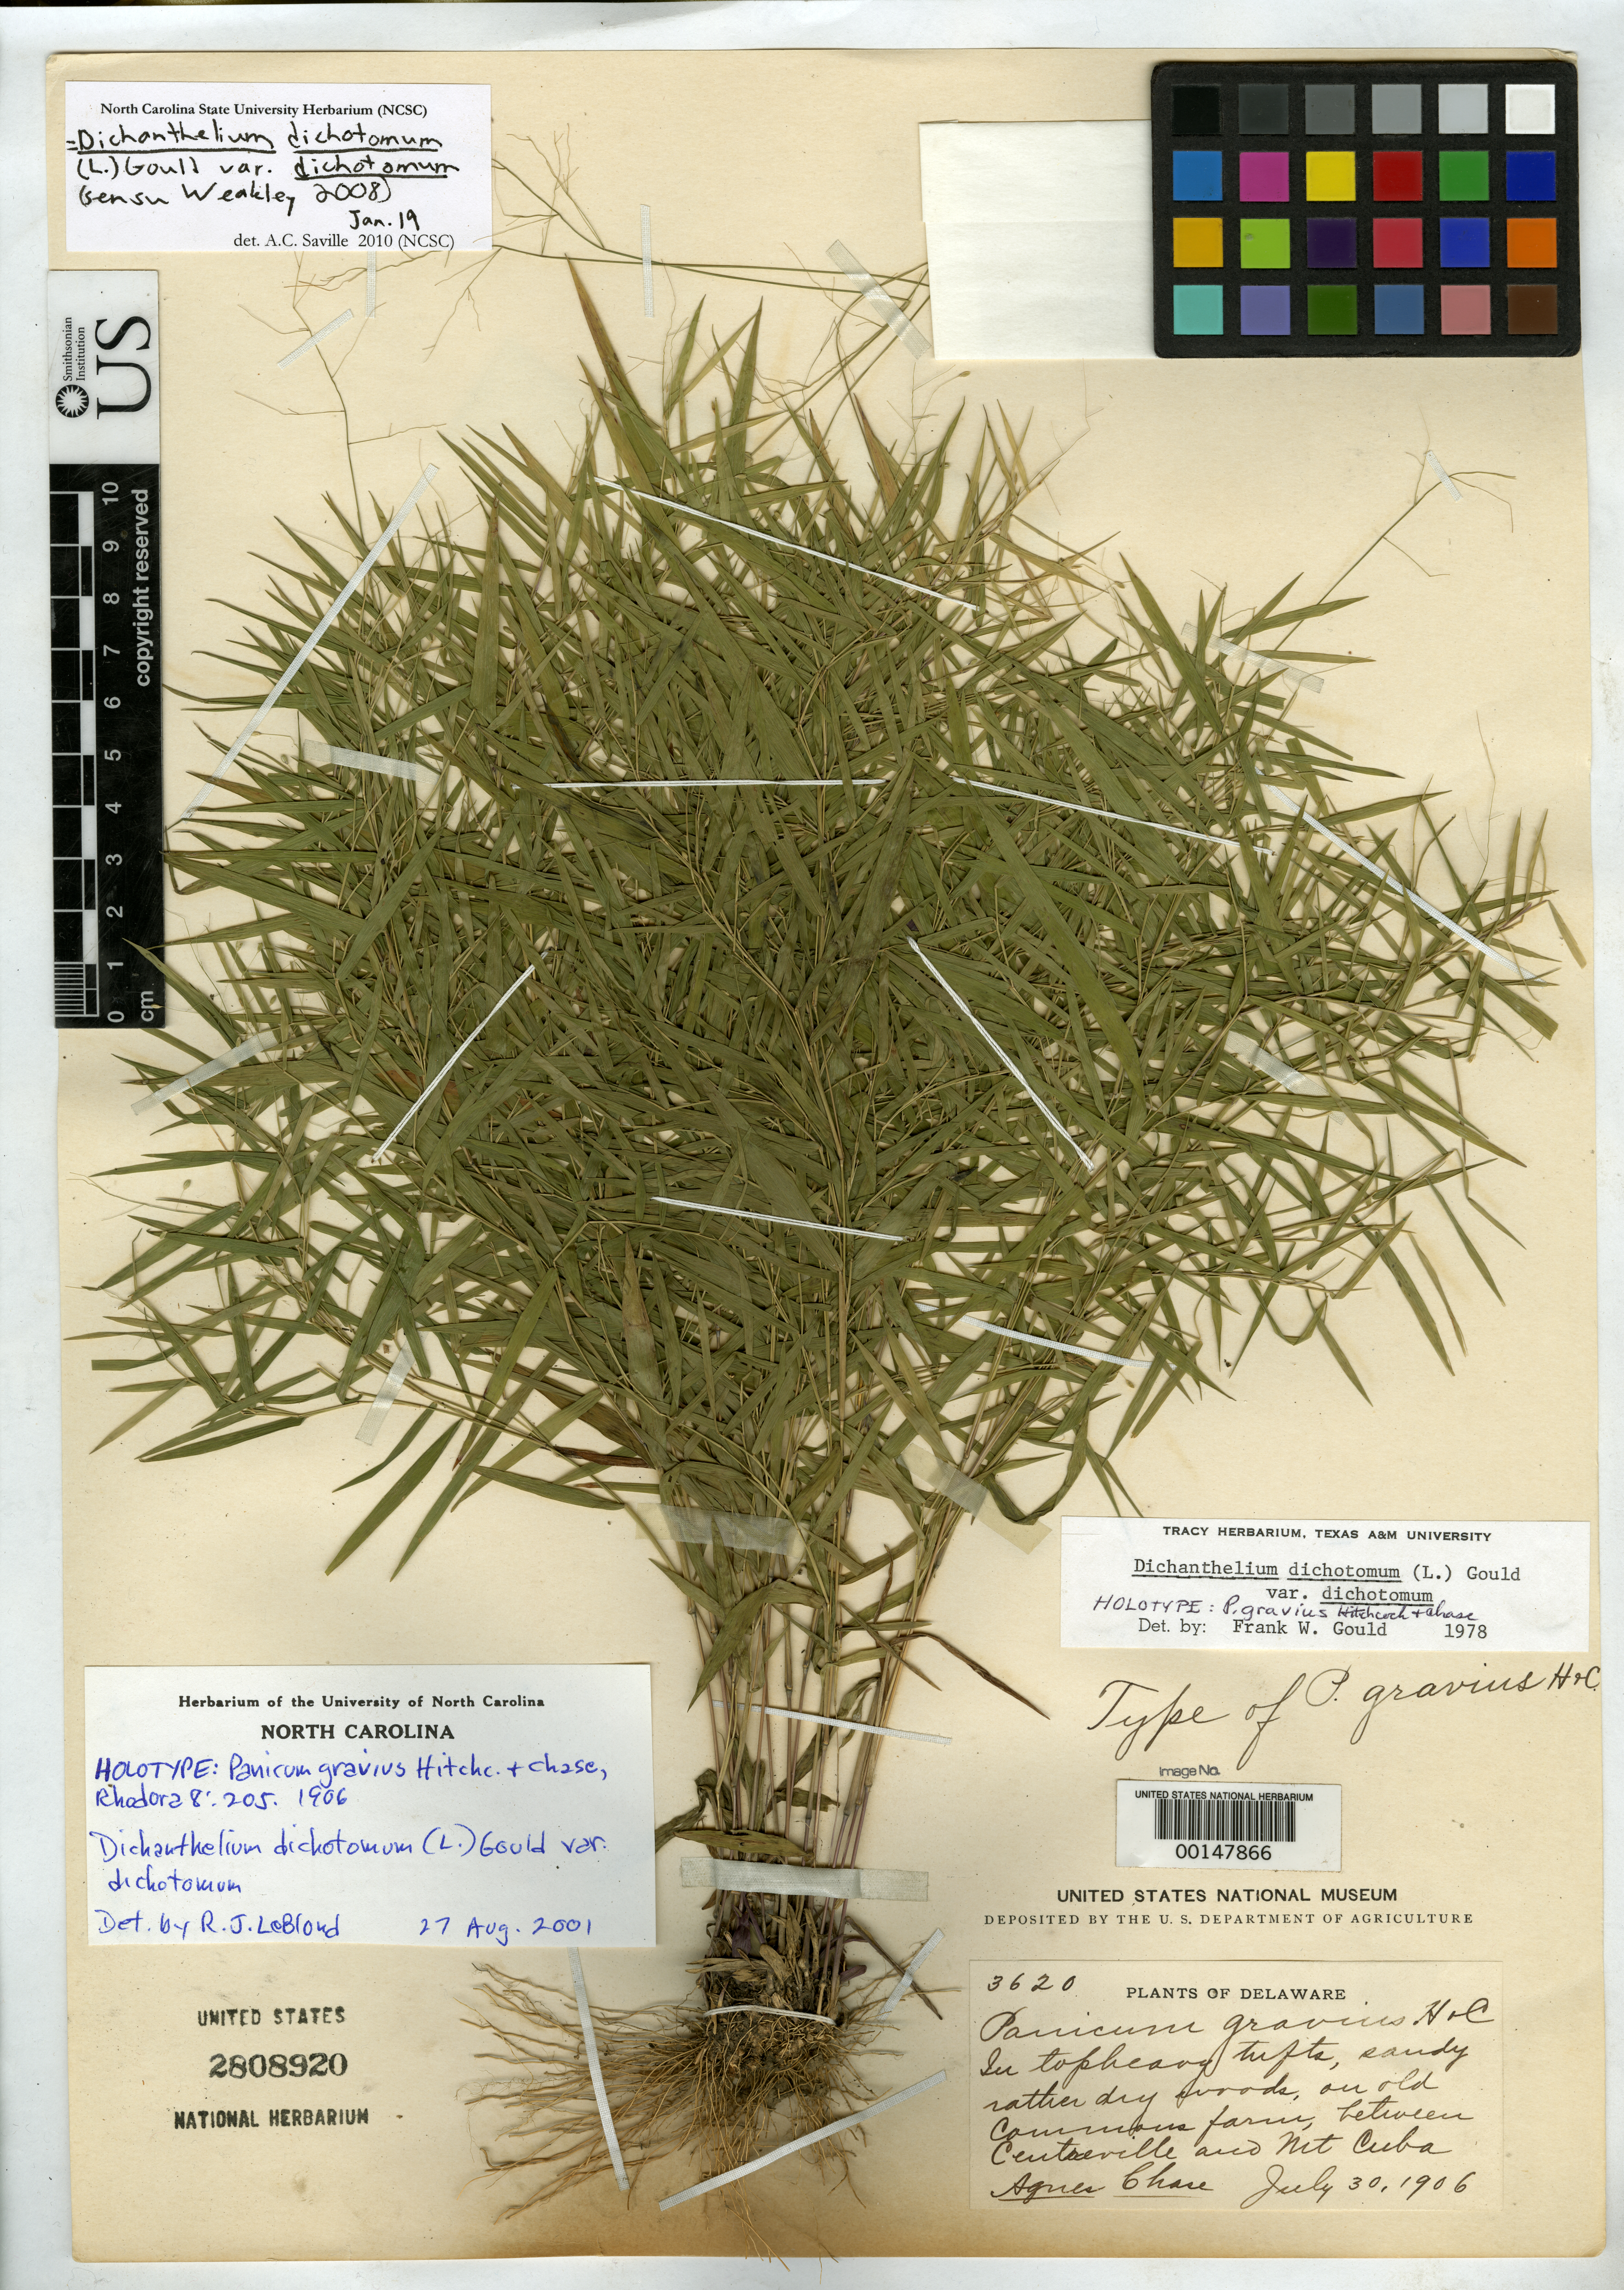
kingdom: Plantae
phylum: Tracheophyta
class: Liliopsida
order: Poales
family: Poaceae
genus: Panicum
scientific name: Panicum gravius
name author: Hitchc. & Chase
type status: Holotype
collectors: A. Chase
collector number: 3620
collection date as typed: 30 Jul 1906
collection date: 1906-07-30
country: United States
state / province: Delaware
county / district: New Castle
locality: Between Centreville and Mt. Cuba.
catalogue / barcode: US 2808920